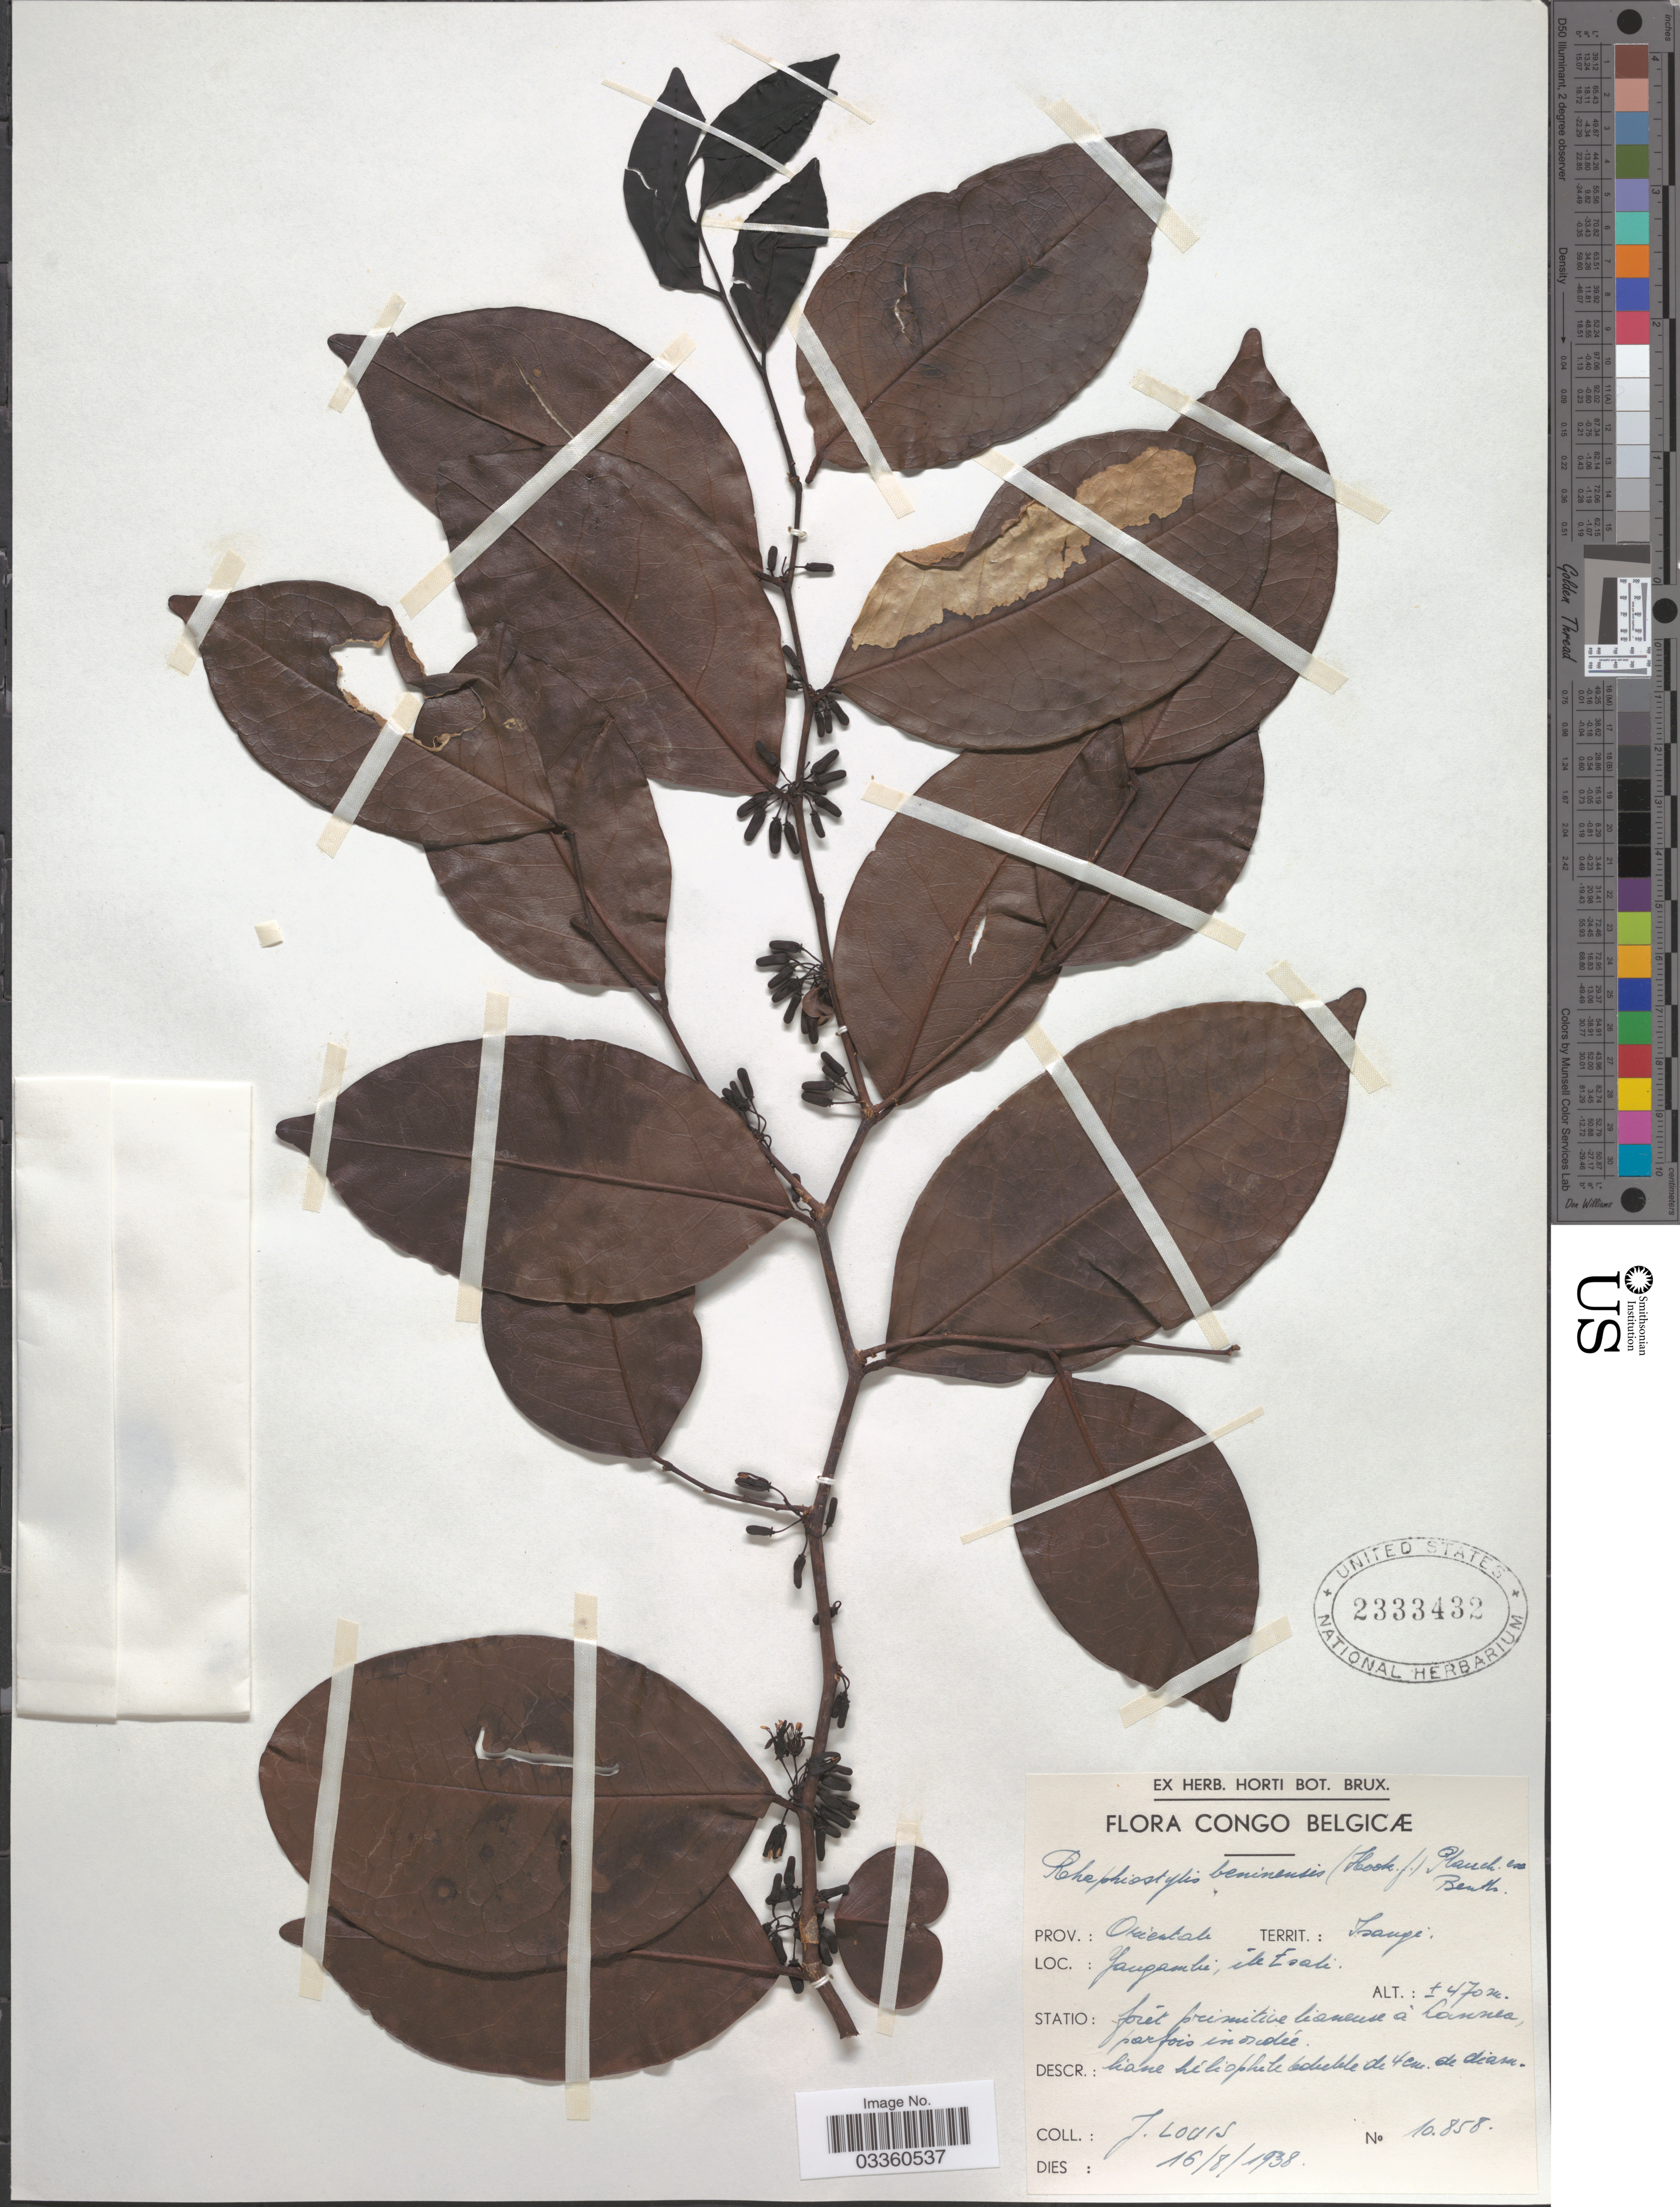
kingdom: Plantae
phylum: Tracheophyta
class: Magnoliopsida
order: Metteniusales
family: Metteniusaceae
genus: Rhaphiostylis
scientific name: Rhaphiostylis beninensis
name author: (Planch.) Benth.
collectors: J. Louis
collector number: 10858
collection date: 1938-08-16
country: Congo, Democratic Republic of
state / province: Tshopo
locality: Congo Belgicæ. Territ.: Isangi. Yangambi, île Esali.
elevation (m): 470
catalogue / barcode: US 2333432